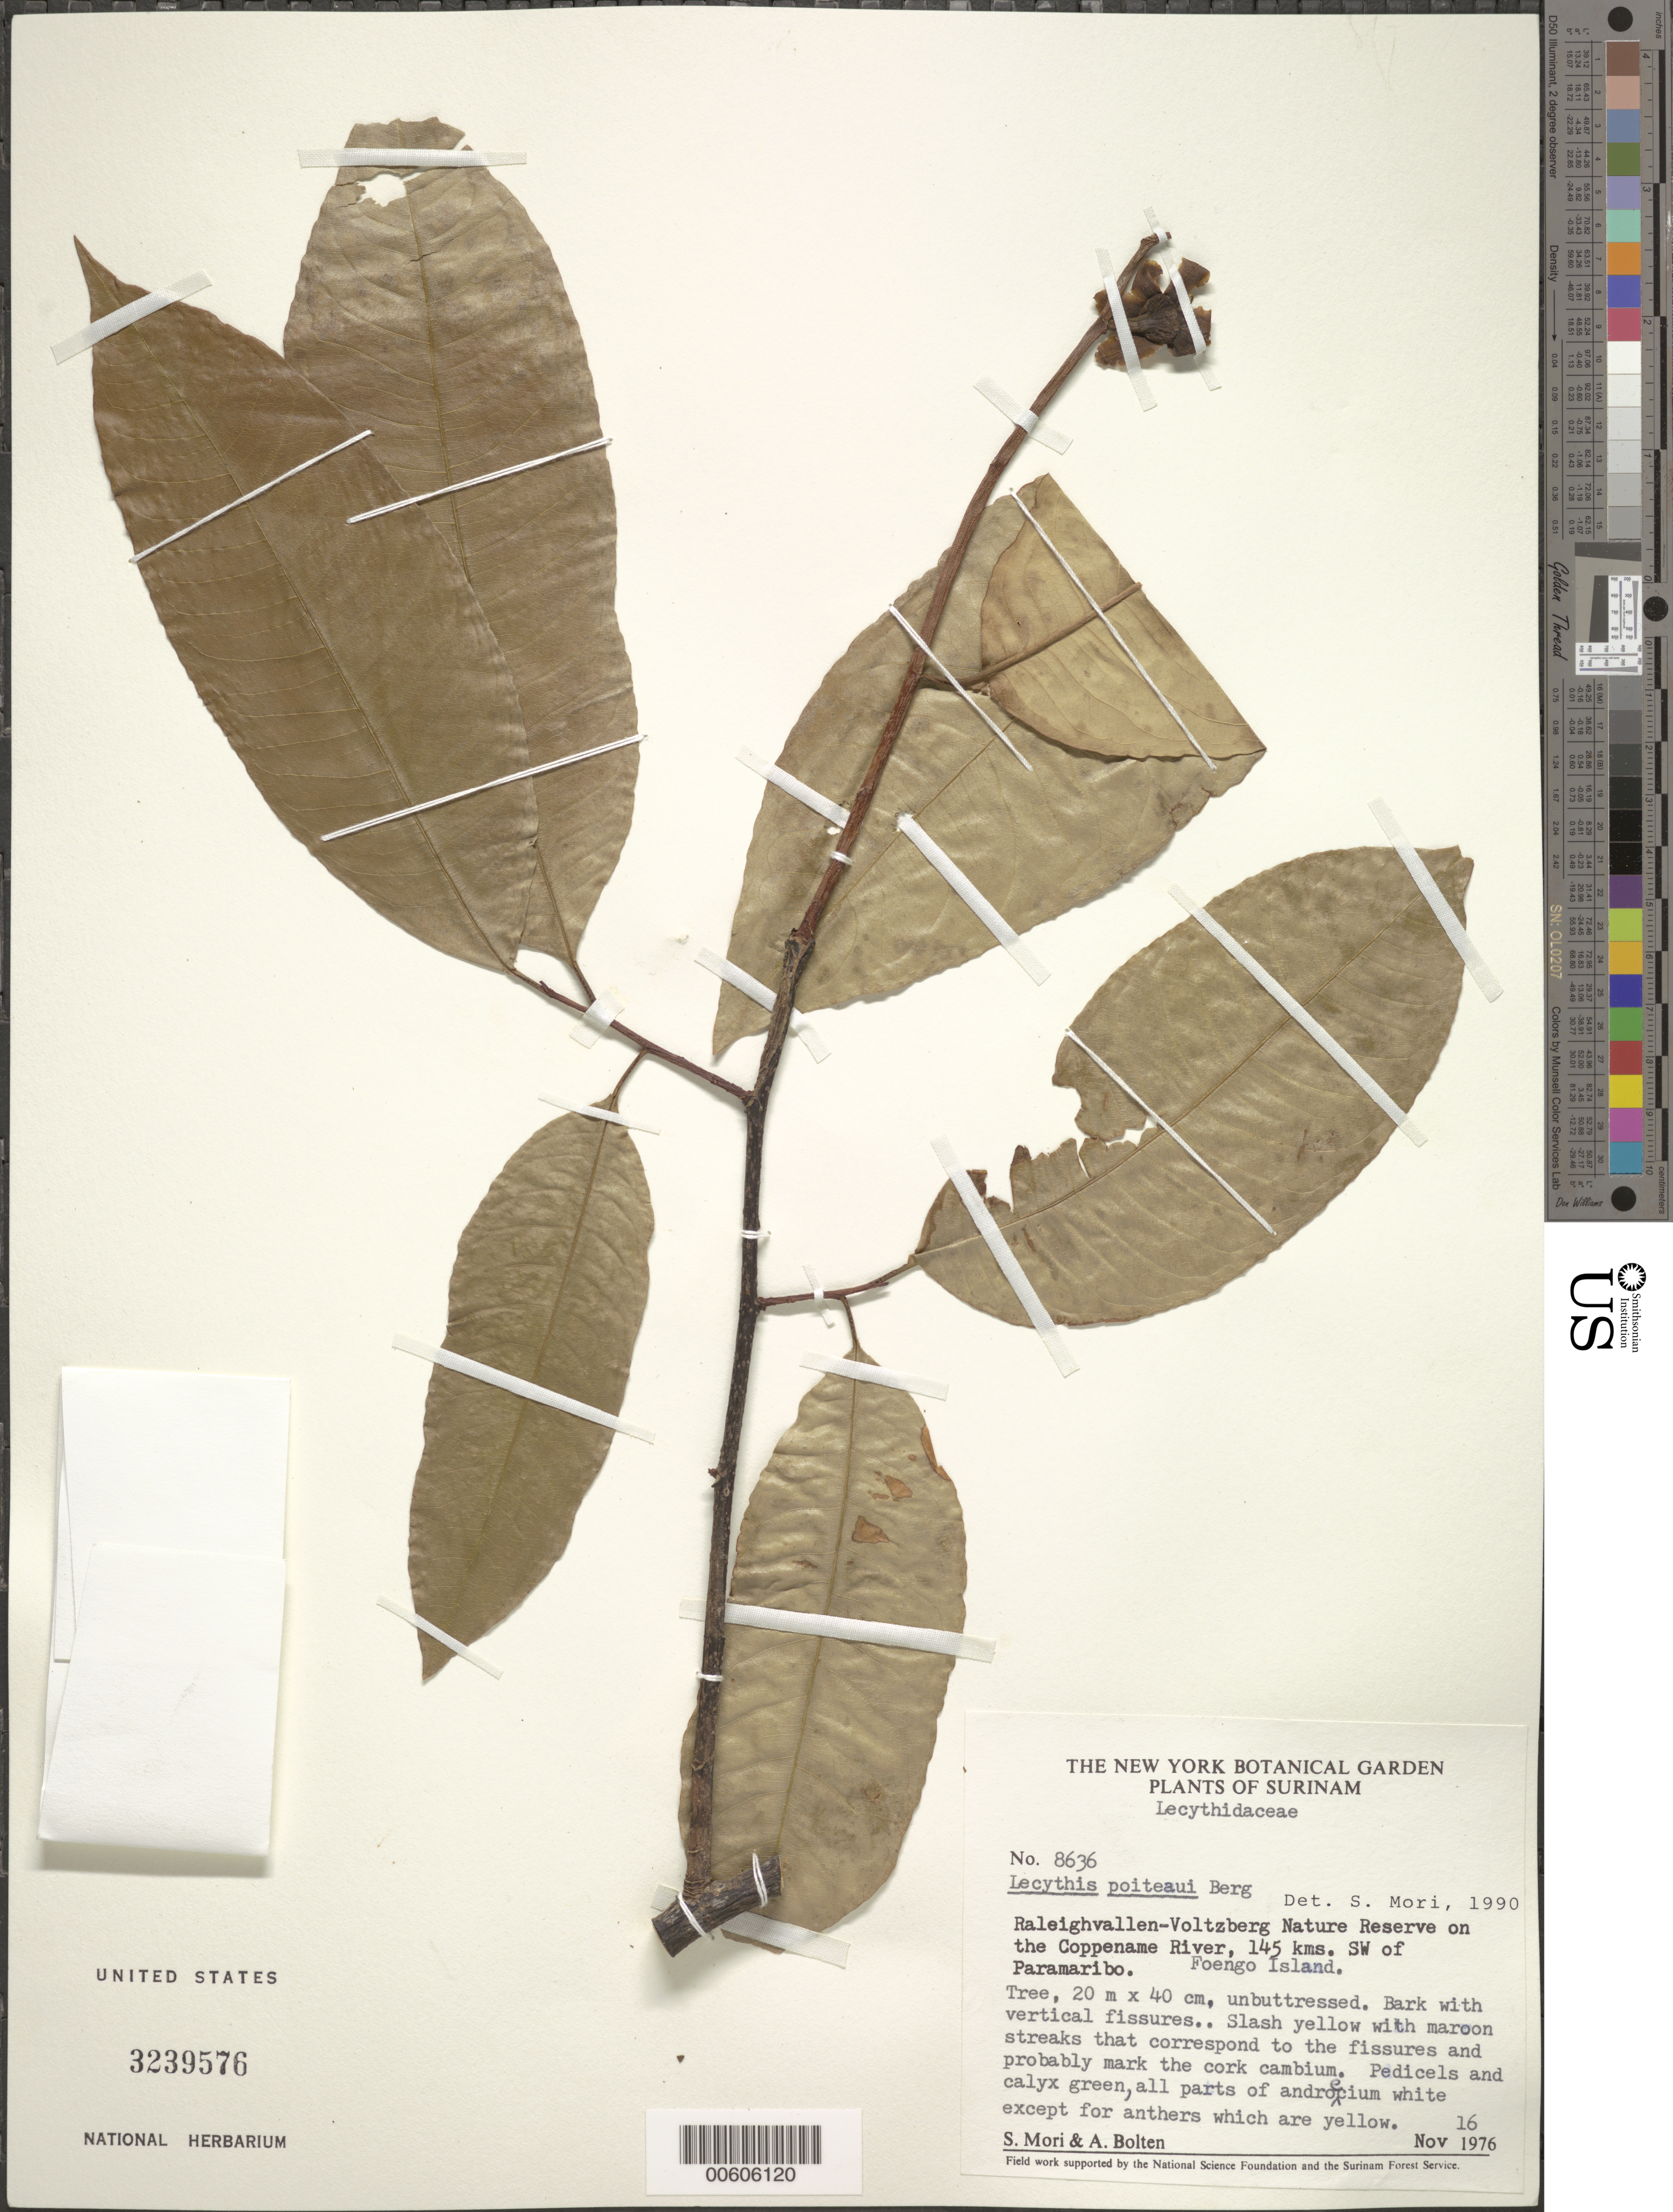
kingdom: Plantae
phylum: Tracheophyta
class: Magnoliopsida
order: Ericales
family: Lecythidaceae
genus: Lecythis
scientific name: Lecythis poiteaui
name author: O. Berg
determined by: Mori, Scott A.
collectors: S. Mori & A. Bolten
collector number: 8636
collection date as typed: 16-Nov-76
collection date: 1976-11-16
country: Suriname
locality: Raleighvallen-Voltzberg Nat. Resv. on Coppename River, 145 km SW of Paramaribo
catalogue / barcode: US 3239576